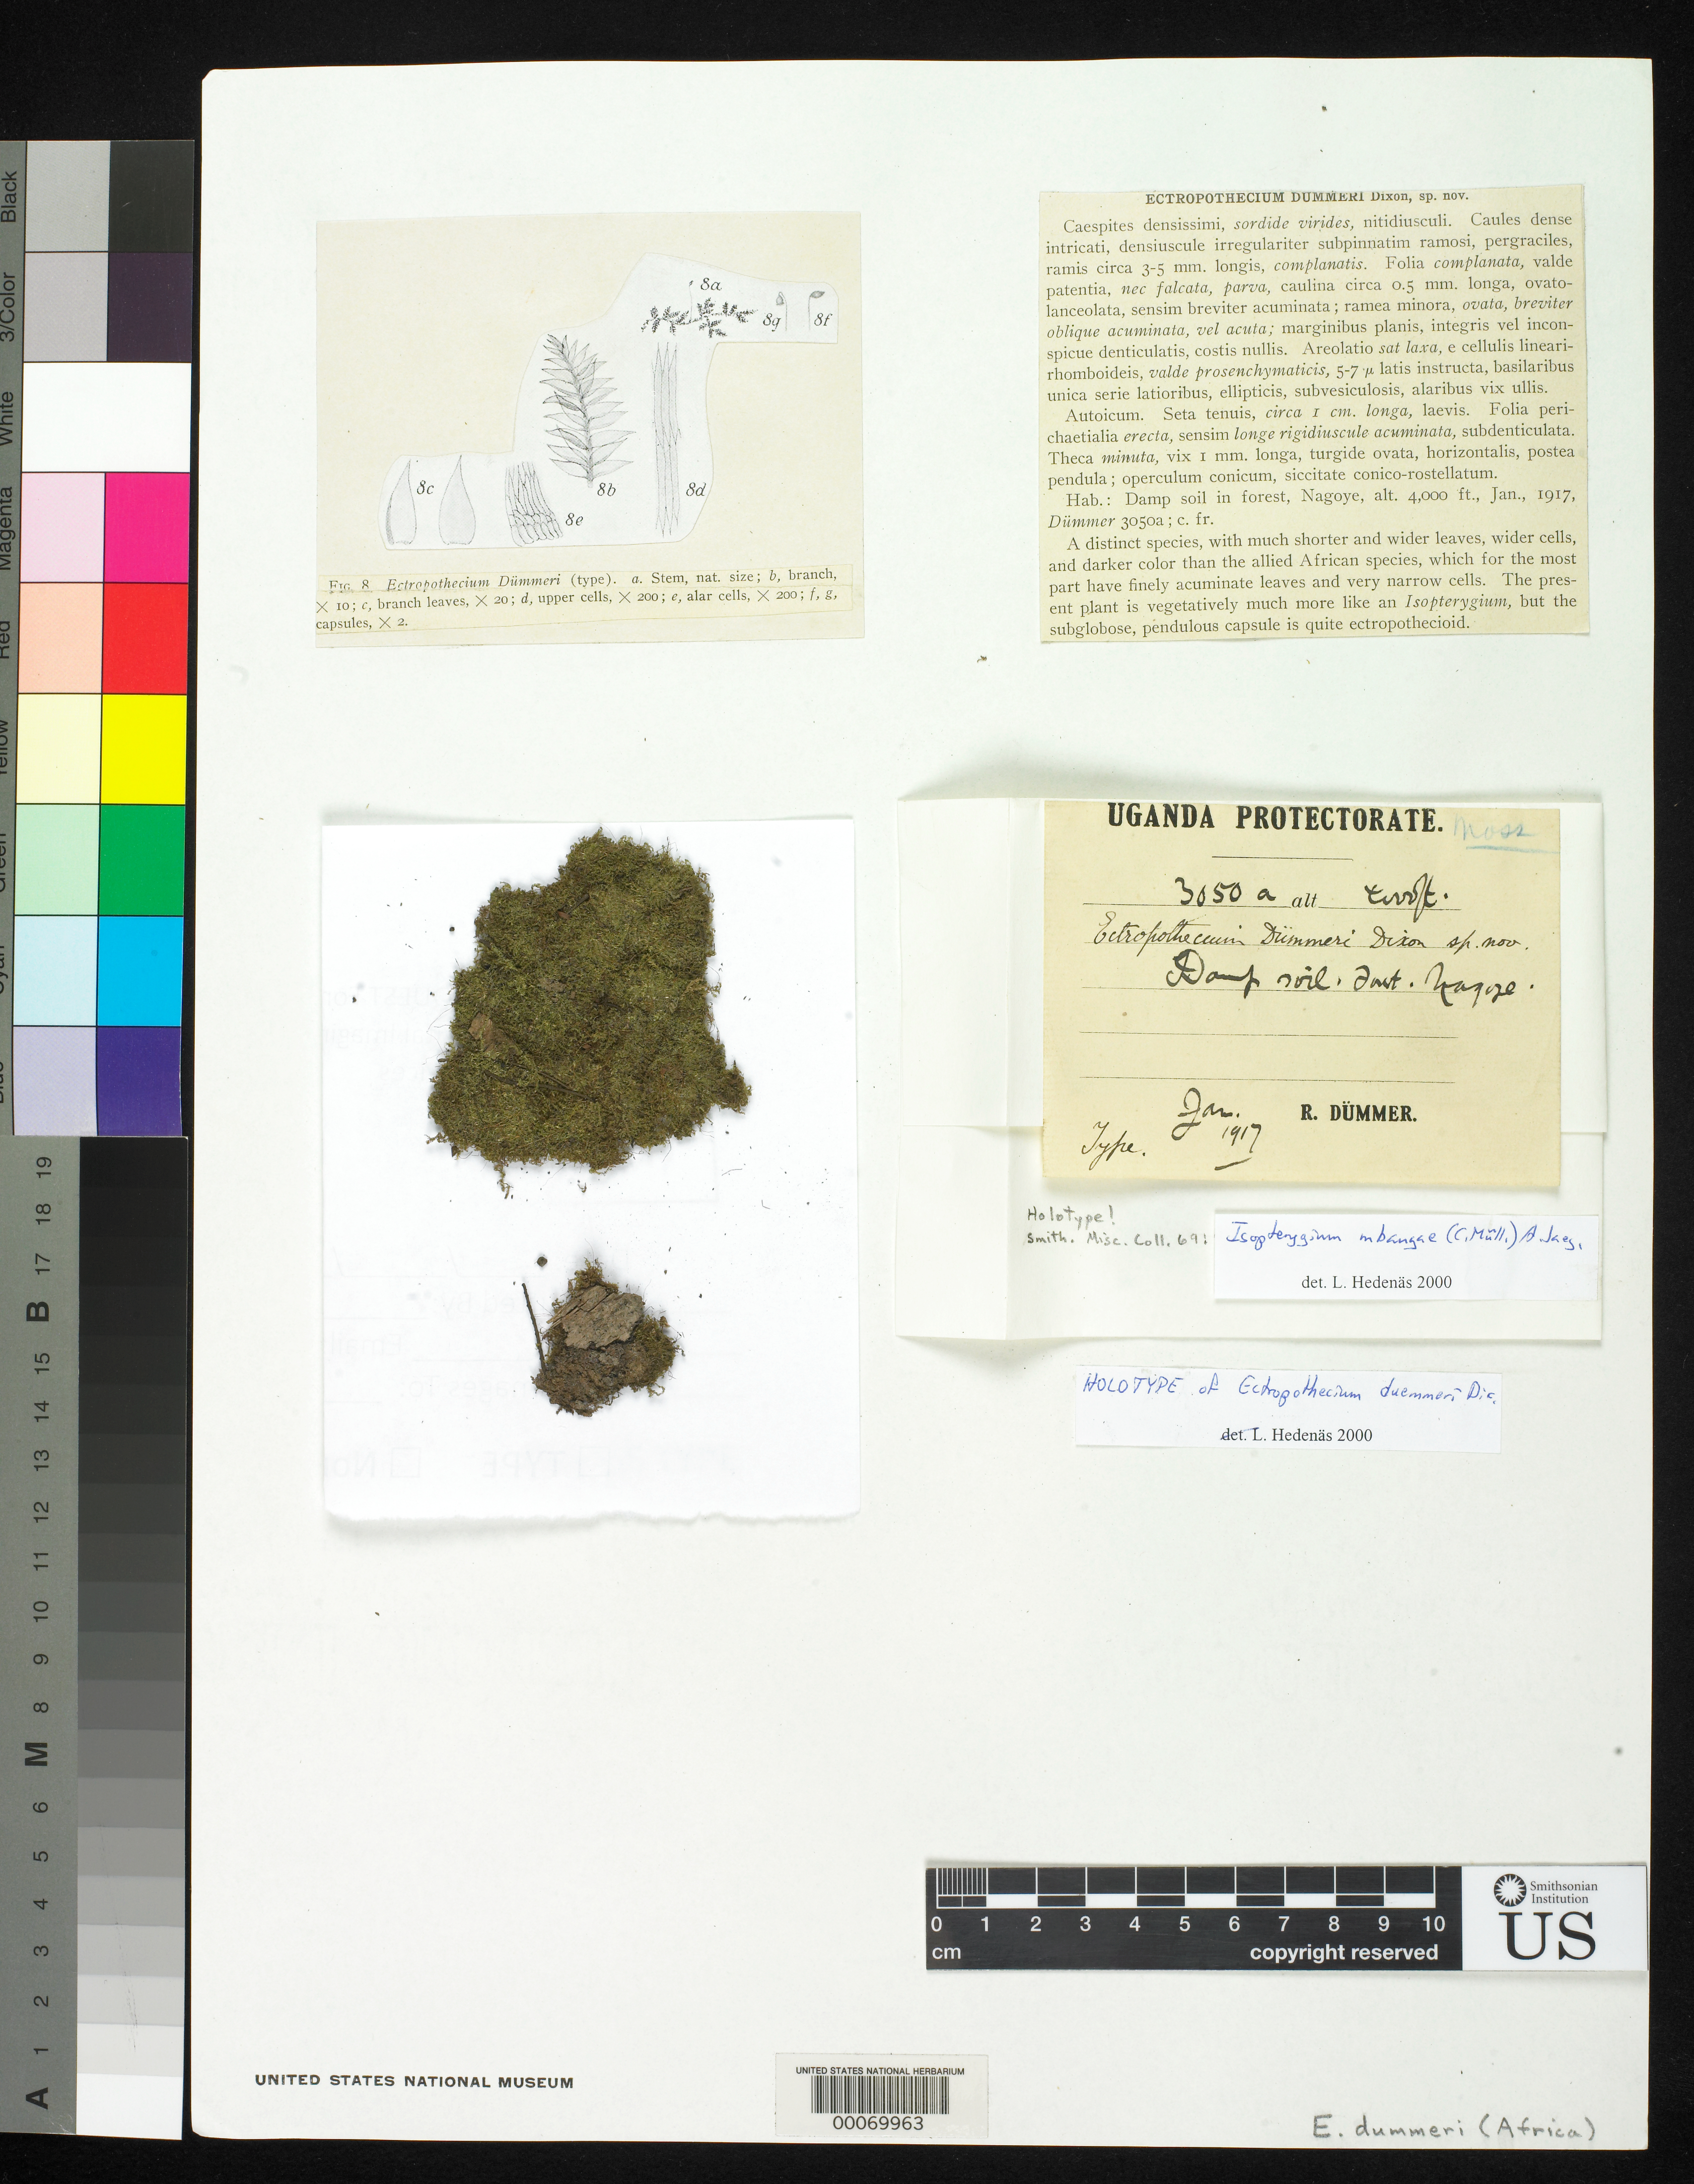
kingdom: Plantae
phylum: Bryophyta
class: Bryopsida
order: Hypnales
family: Hypnaceae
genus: Ectropothecium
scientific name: Ectropothecium dummeri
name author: Dixon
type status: Holotype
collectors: R. Dümmer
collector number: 3050 a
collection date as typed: Jan 1917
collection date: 1917-01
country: Uganda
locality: Nagoye; alt. 4000 ft.